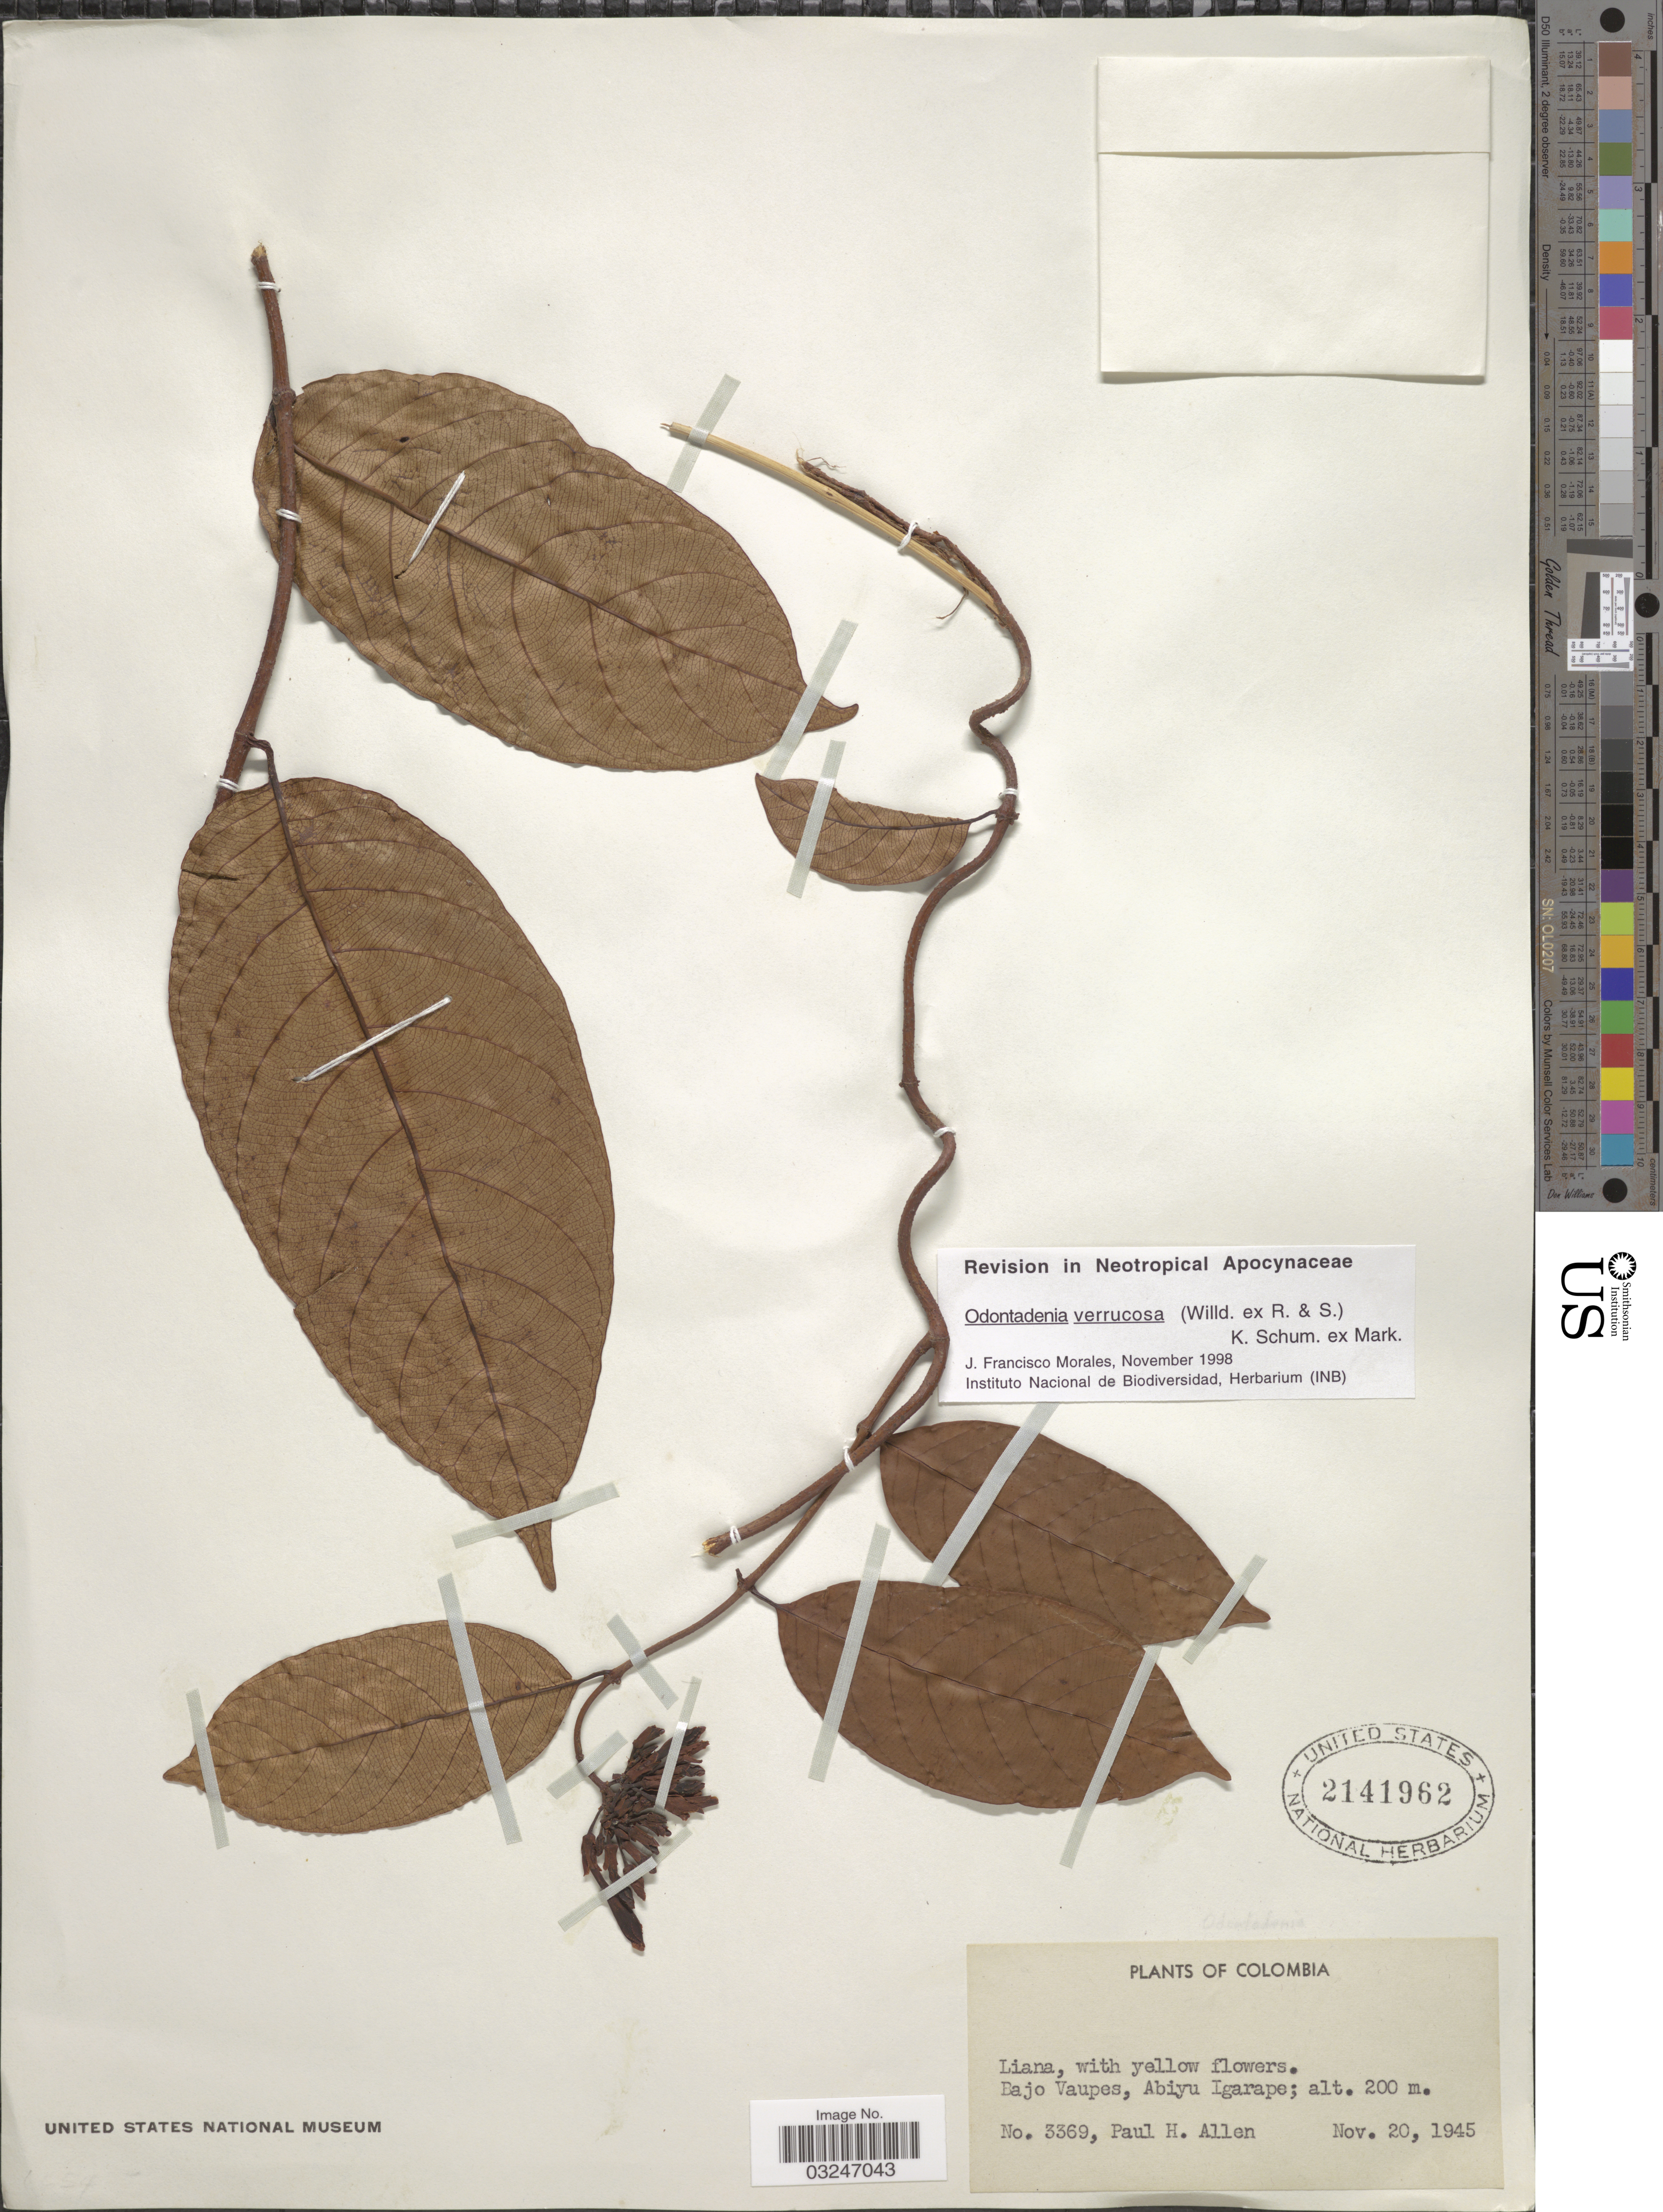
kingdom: Plantae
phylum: Tracheophyta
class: Magnoliopsida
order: Gentianales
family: Apocynaceae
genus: Odontadenia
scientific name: Odontadenia verrucosa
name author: (Willd. ex Roem. & Schult.) K. Schum. ex Markgr.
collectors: P. H. Allen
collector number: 3369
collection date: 1945-11-20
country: Colombia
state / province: Vaupés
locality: Bajo Vaupes, Abiyu Igarape.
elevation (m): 200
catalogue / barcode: US 2141962